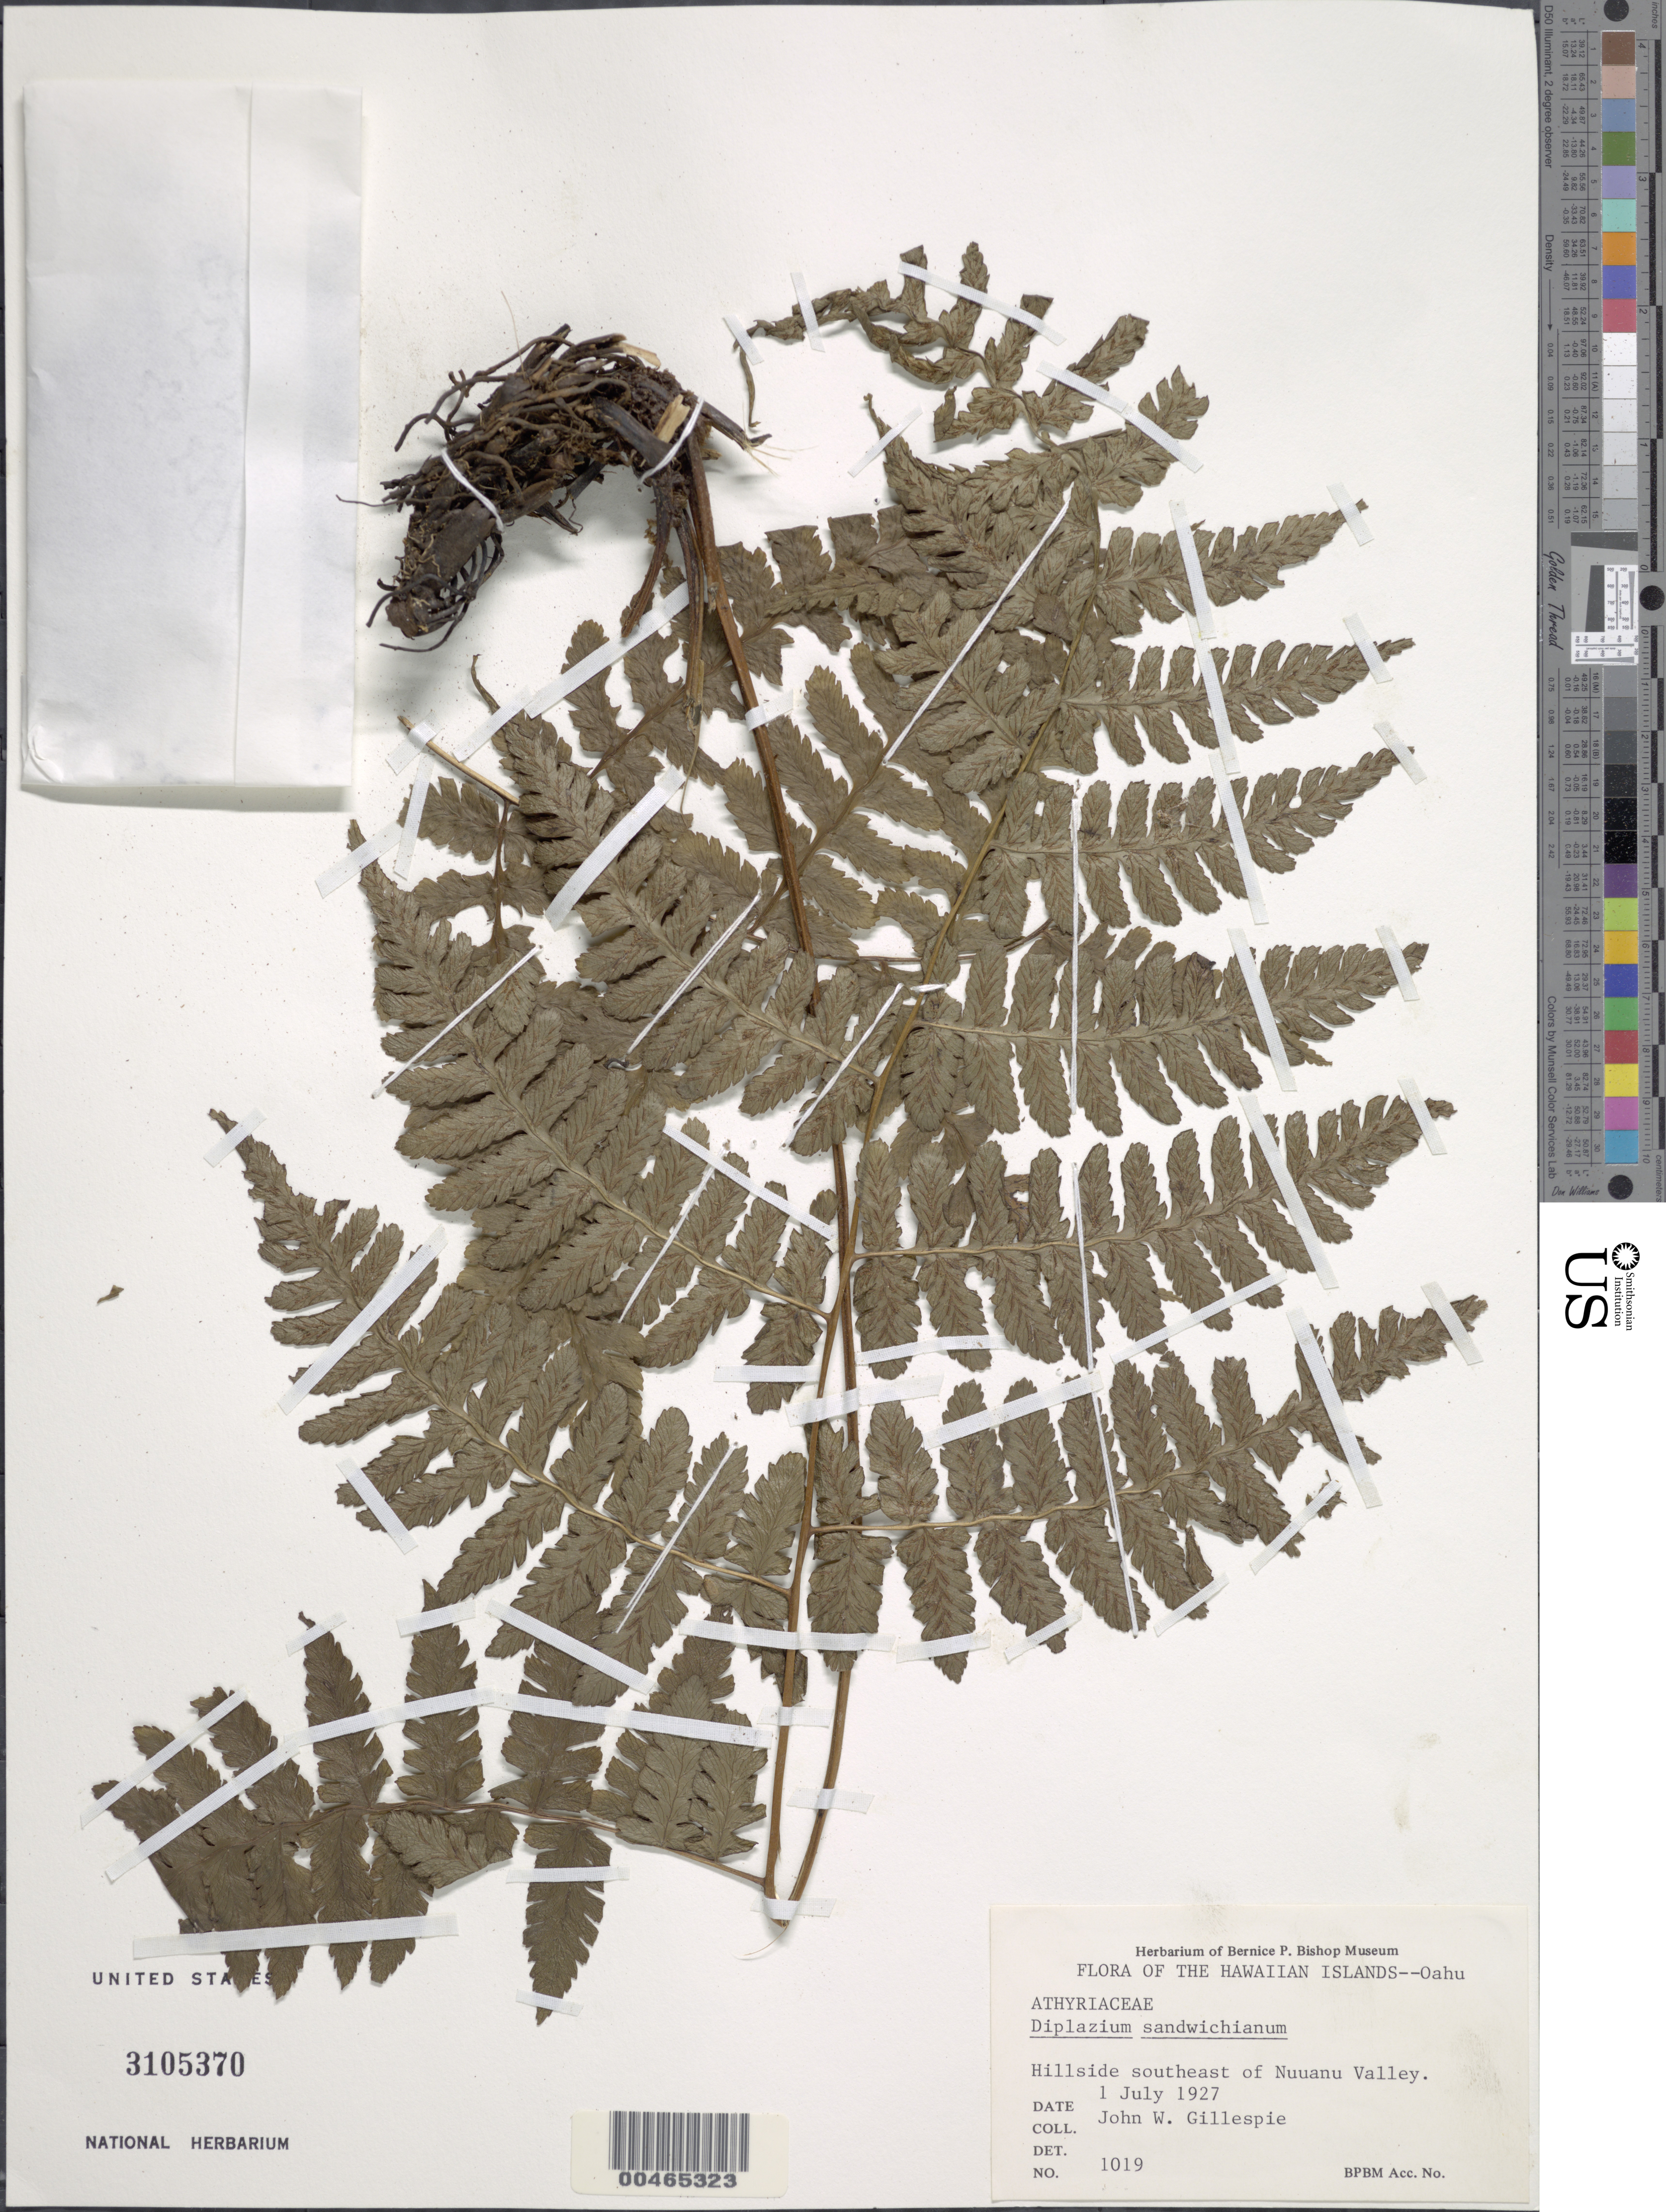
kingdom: Plantae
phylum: Tracheophyta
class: Polypodiopsida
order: Polypodiales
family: Athyriaceae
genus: Diplazium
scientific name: Diplazium sandwichianum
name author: (C. Presl) Diels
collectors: J. W. Gillespie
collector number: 1019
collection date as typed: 1 Jul 1927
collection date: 1927-07-01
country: United States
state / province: Hawaii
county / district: Honolulu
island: Oahu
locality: Hillside SE of Nuuanu Valley, Oahu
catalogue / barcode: US 3105370